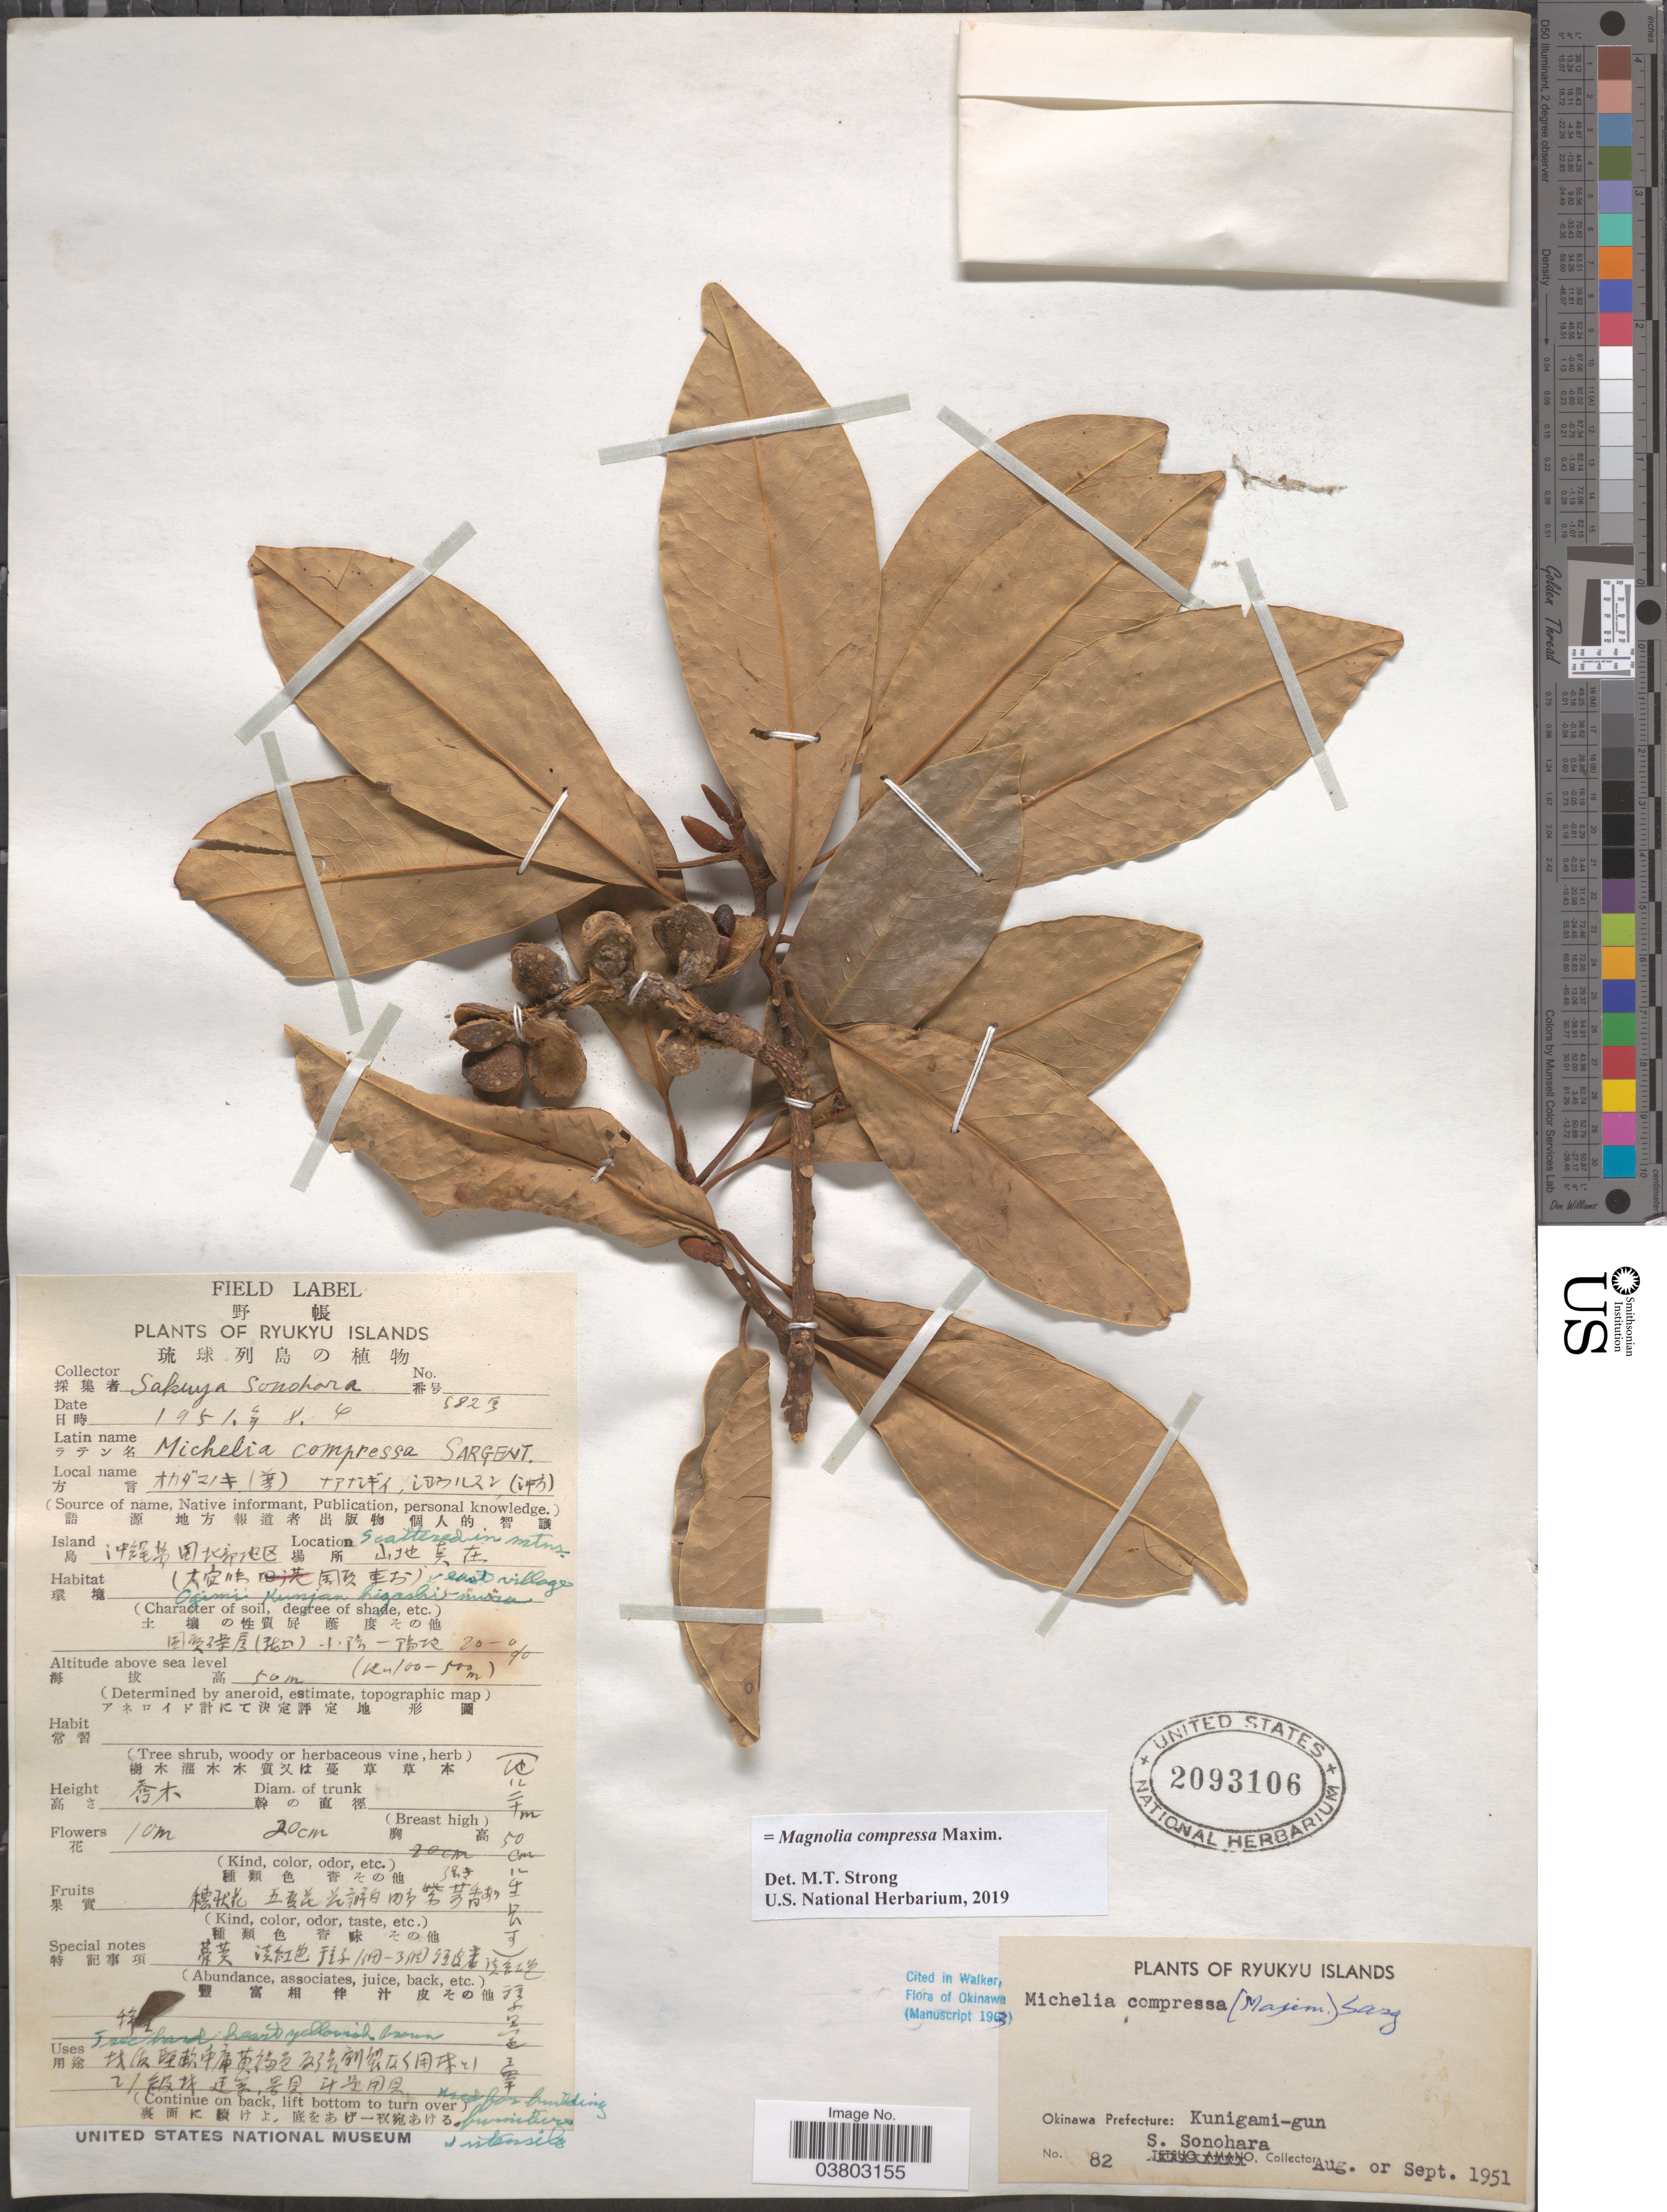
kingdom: Plantae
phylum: Tracheophyta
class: Magnoliopsida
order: Magnoliales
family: Magnoliaceae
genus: Magnolia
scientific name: Magnolia compressa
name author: Maxim.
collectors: S. Sonohara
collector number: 82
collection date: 1951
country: Japan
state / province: Okinawa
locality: Ryukyu Islands. In mtns. East village Ogimi Kunjan higashi-mura. Okinawa Prefecture: Kunigami-gun.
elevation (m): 50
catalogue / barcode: US 2093106